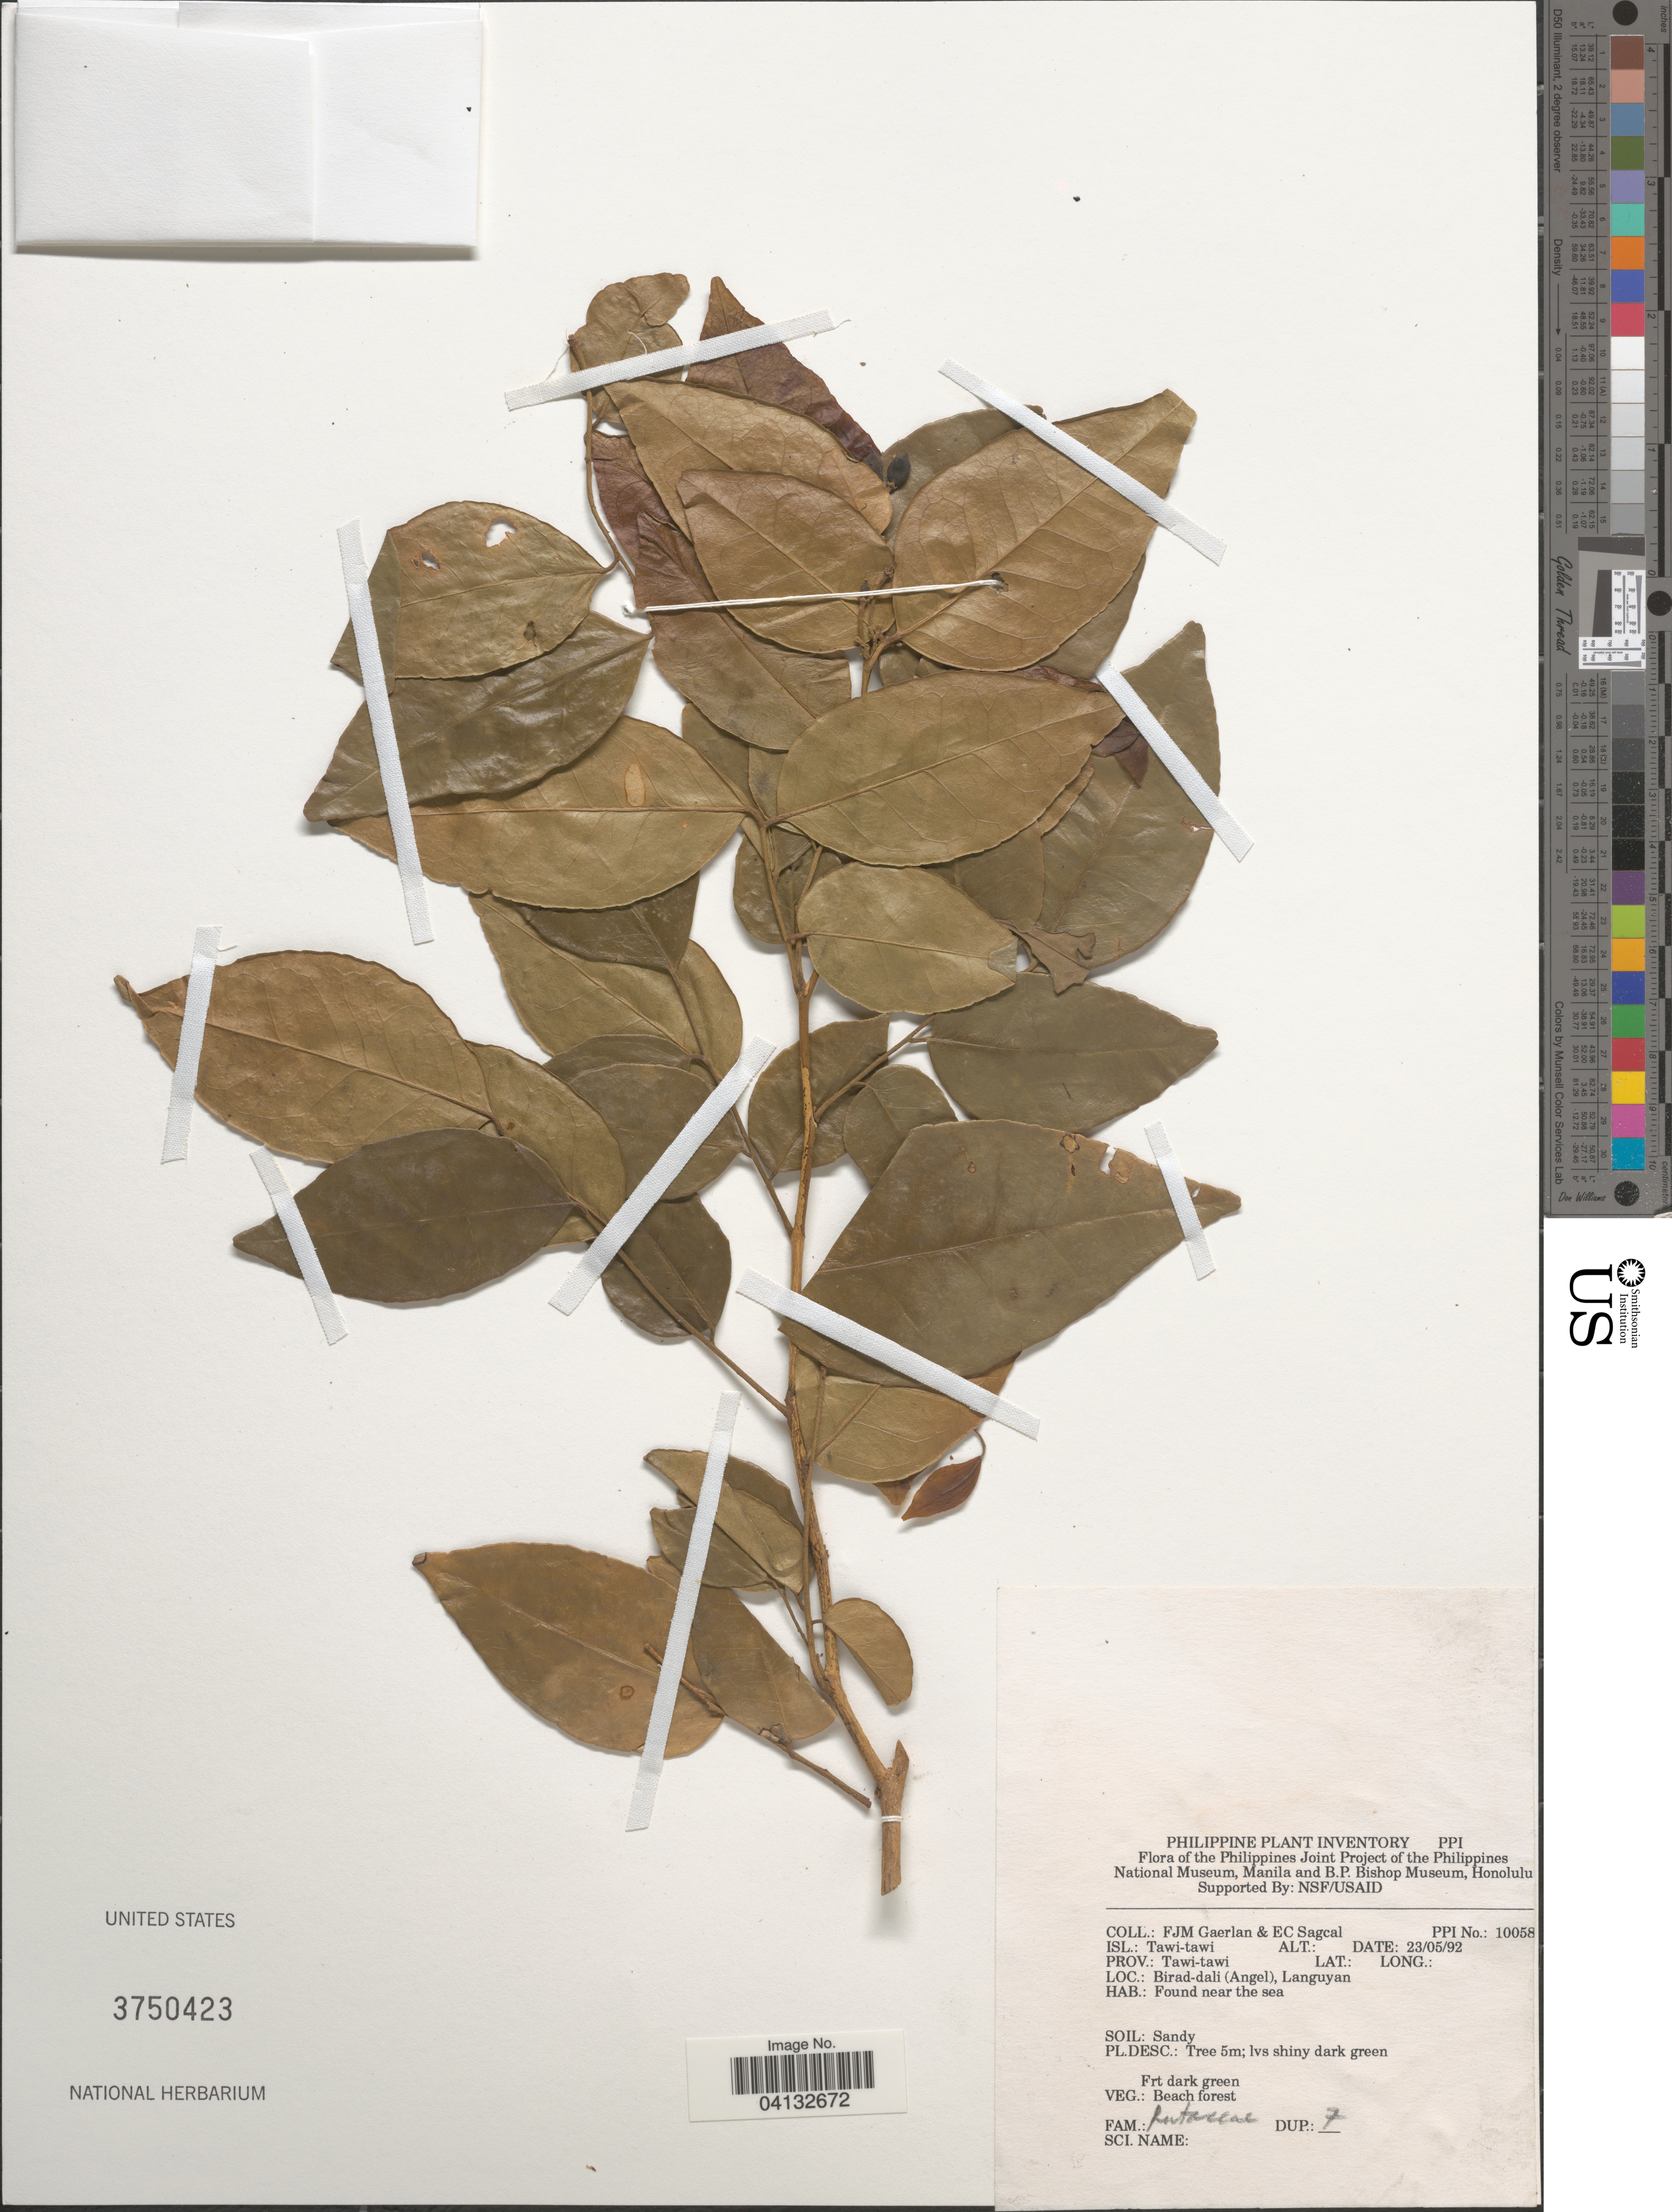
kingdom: Plantae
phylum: Tracheophyta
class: Magnoliopsida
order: Sapindales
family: Rutaceae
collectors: F. Gaerlan & E. Sagcal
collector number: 10058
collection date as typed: Transcribed d/m/y: 23/5/92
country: Philippines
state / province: Muslim Mindanao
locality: Isl.: Tawi-tawi. Prov.: Tawi-tawi. Birad-dali (Angel), Languyan.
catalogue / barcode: US 3750423